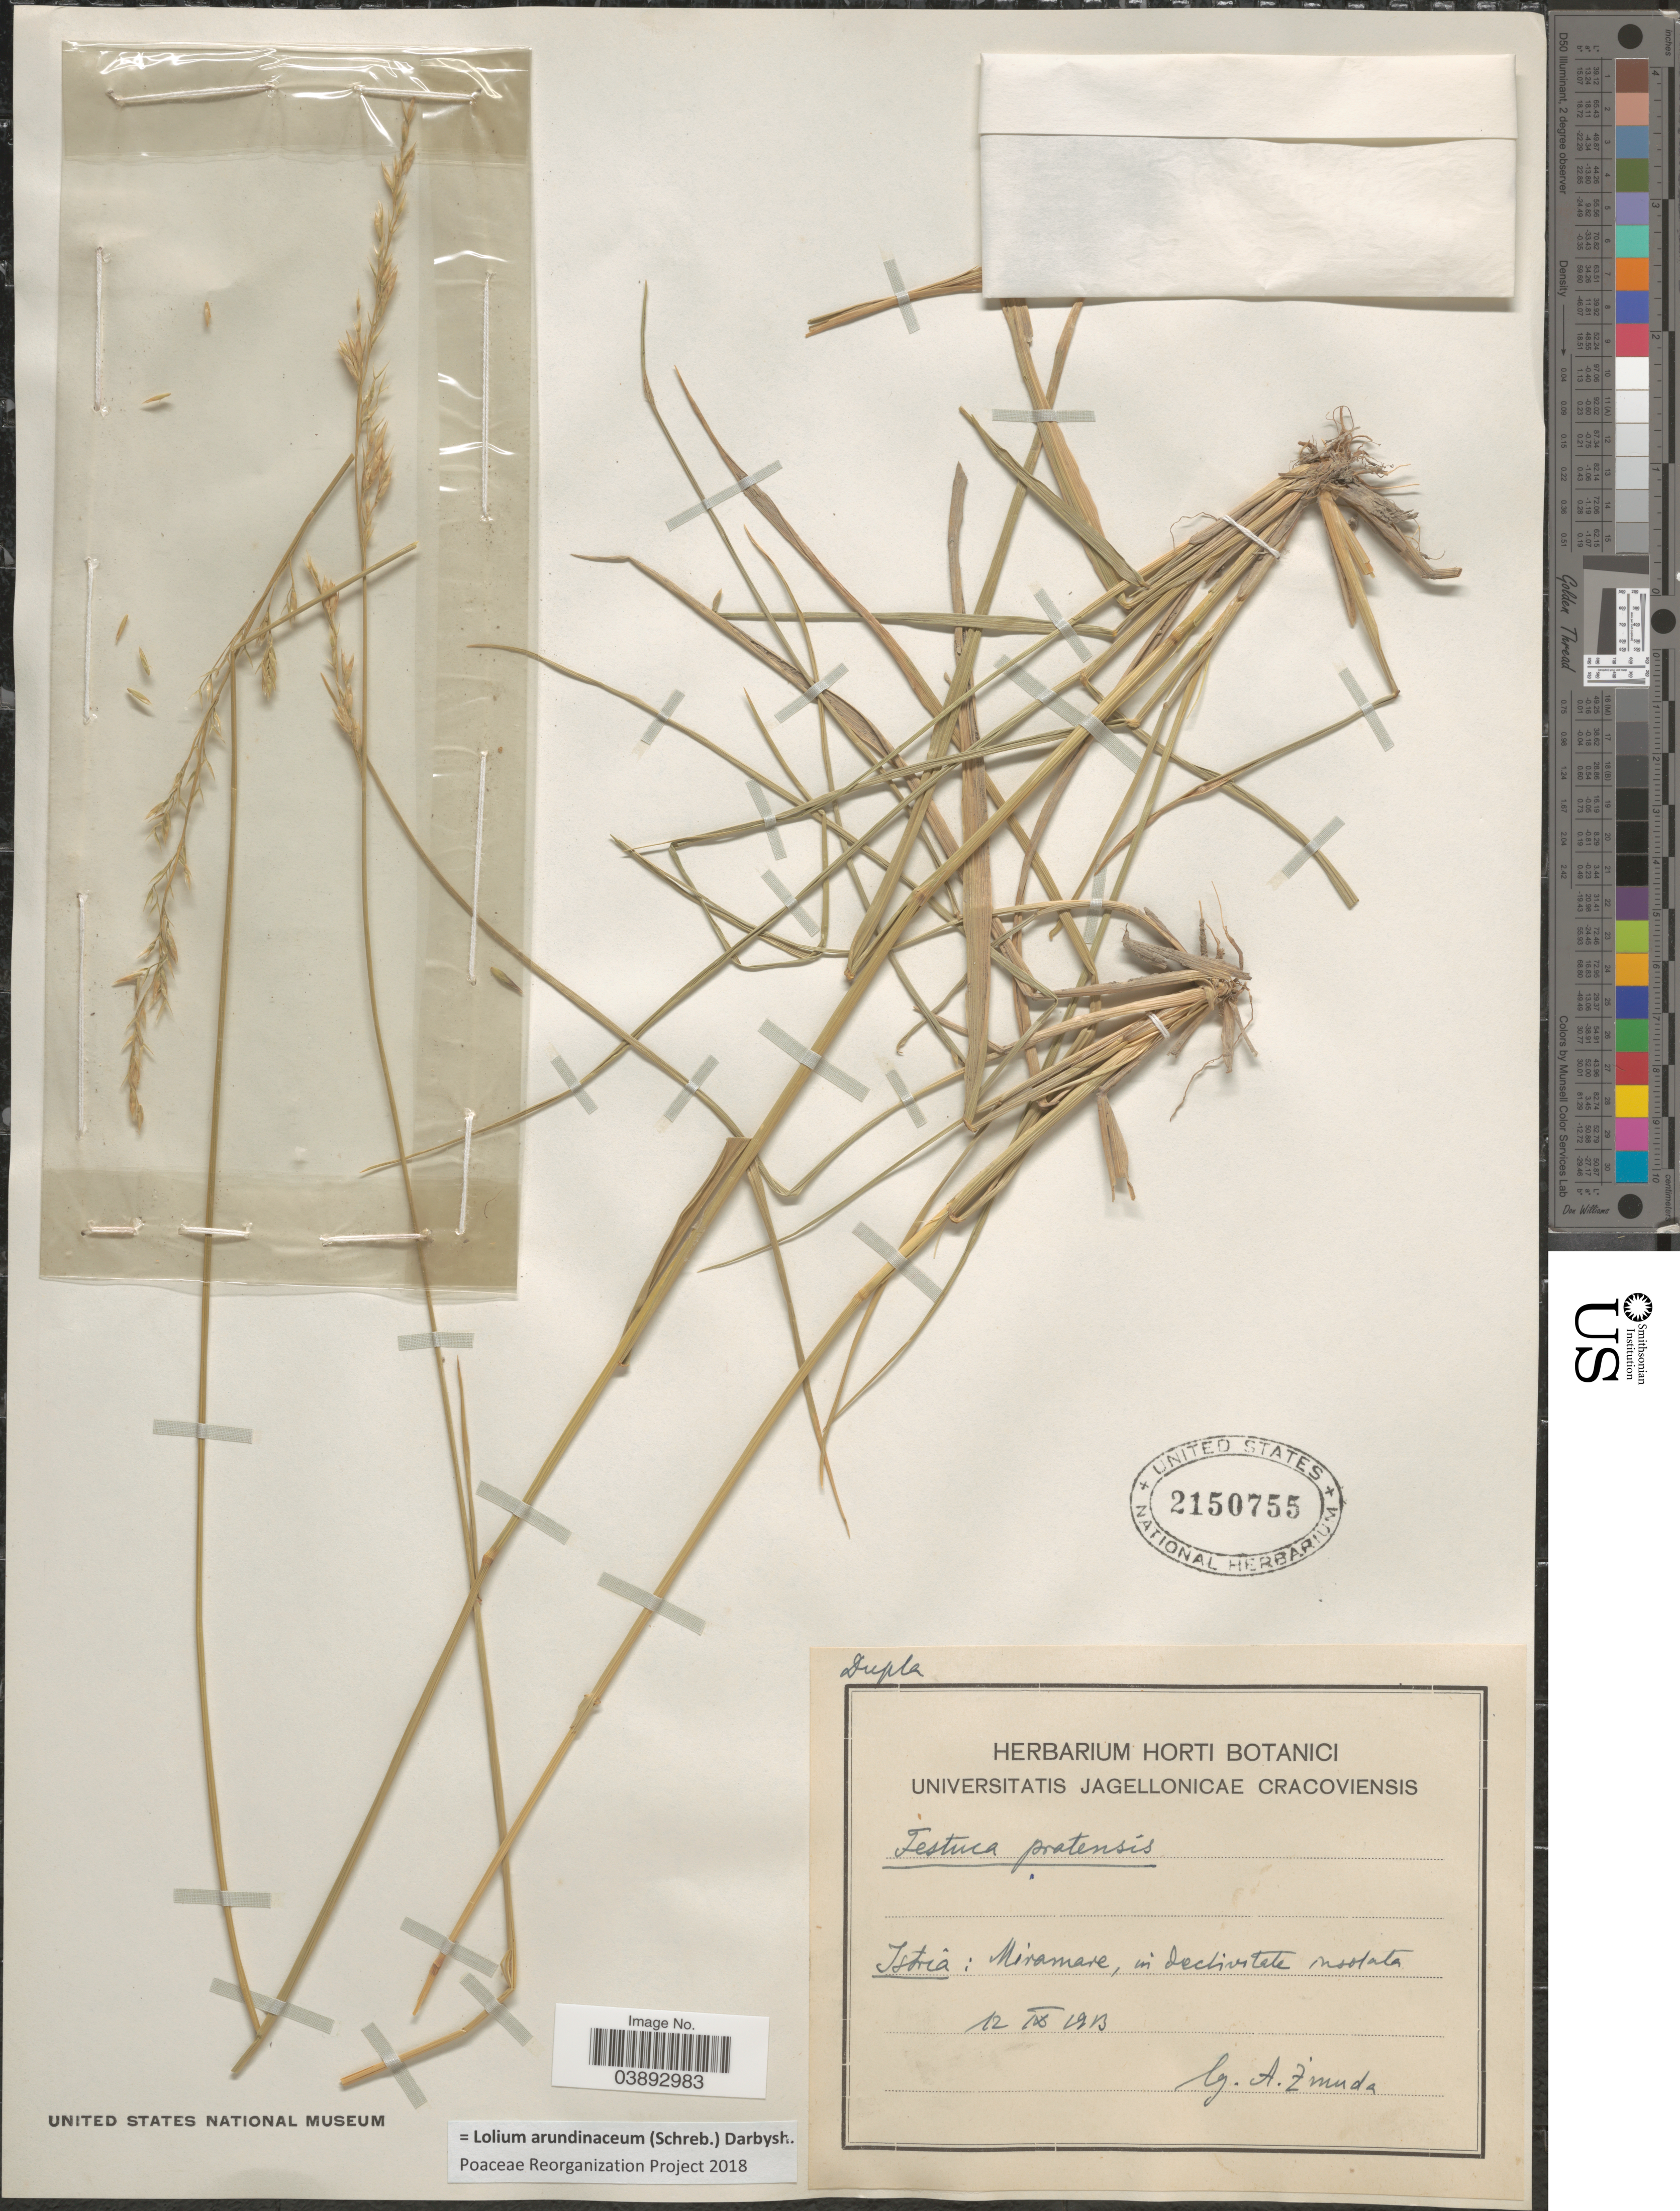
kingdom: Plantae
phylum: Tracheophyta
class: Liliopsida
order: Poales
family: Poaceae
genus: Lolium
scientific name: Lolium arundinaceum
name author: (Schreb.) Darbysh.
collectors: A. Zmuda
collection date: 1913-09-12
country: Croatia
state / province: Istria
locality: Miramare, in declivitele rostrata.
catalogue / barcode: US 2150755